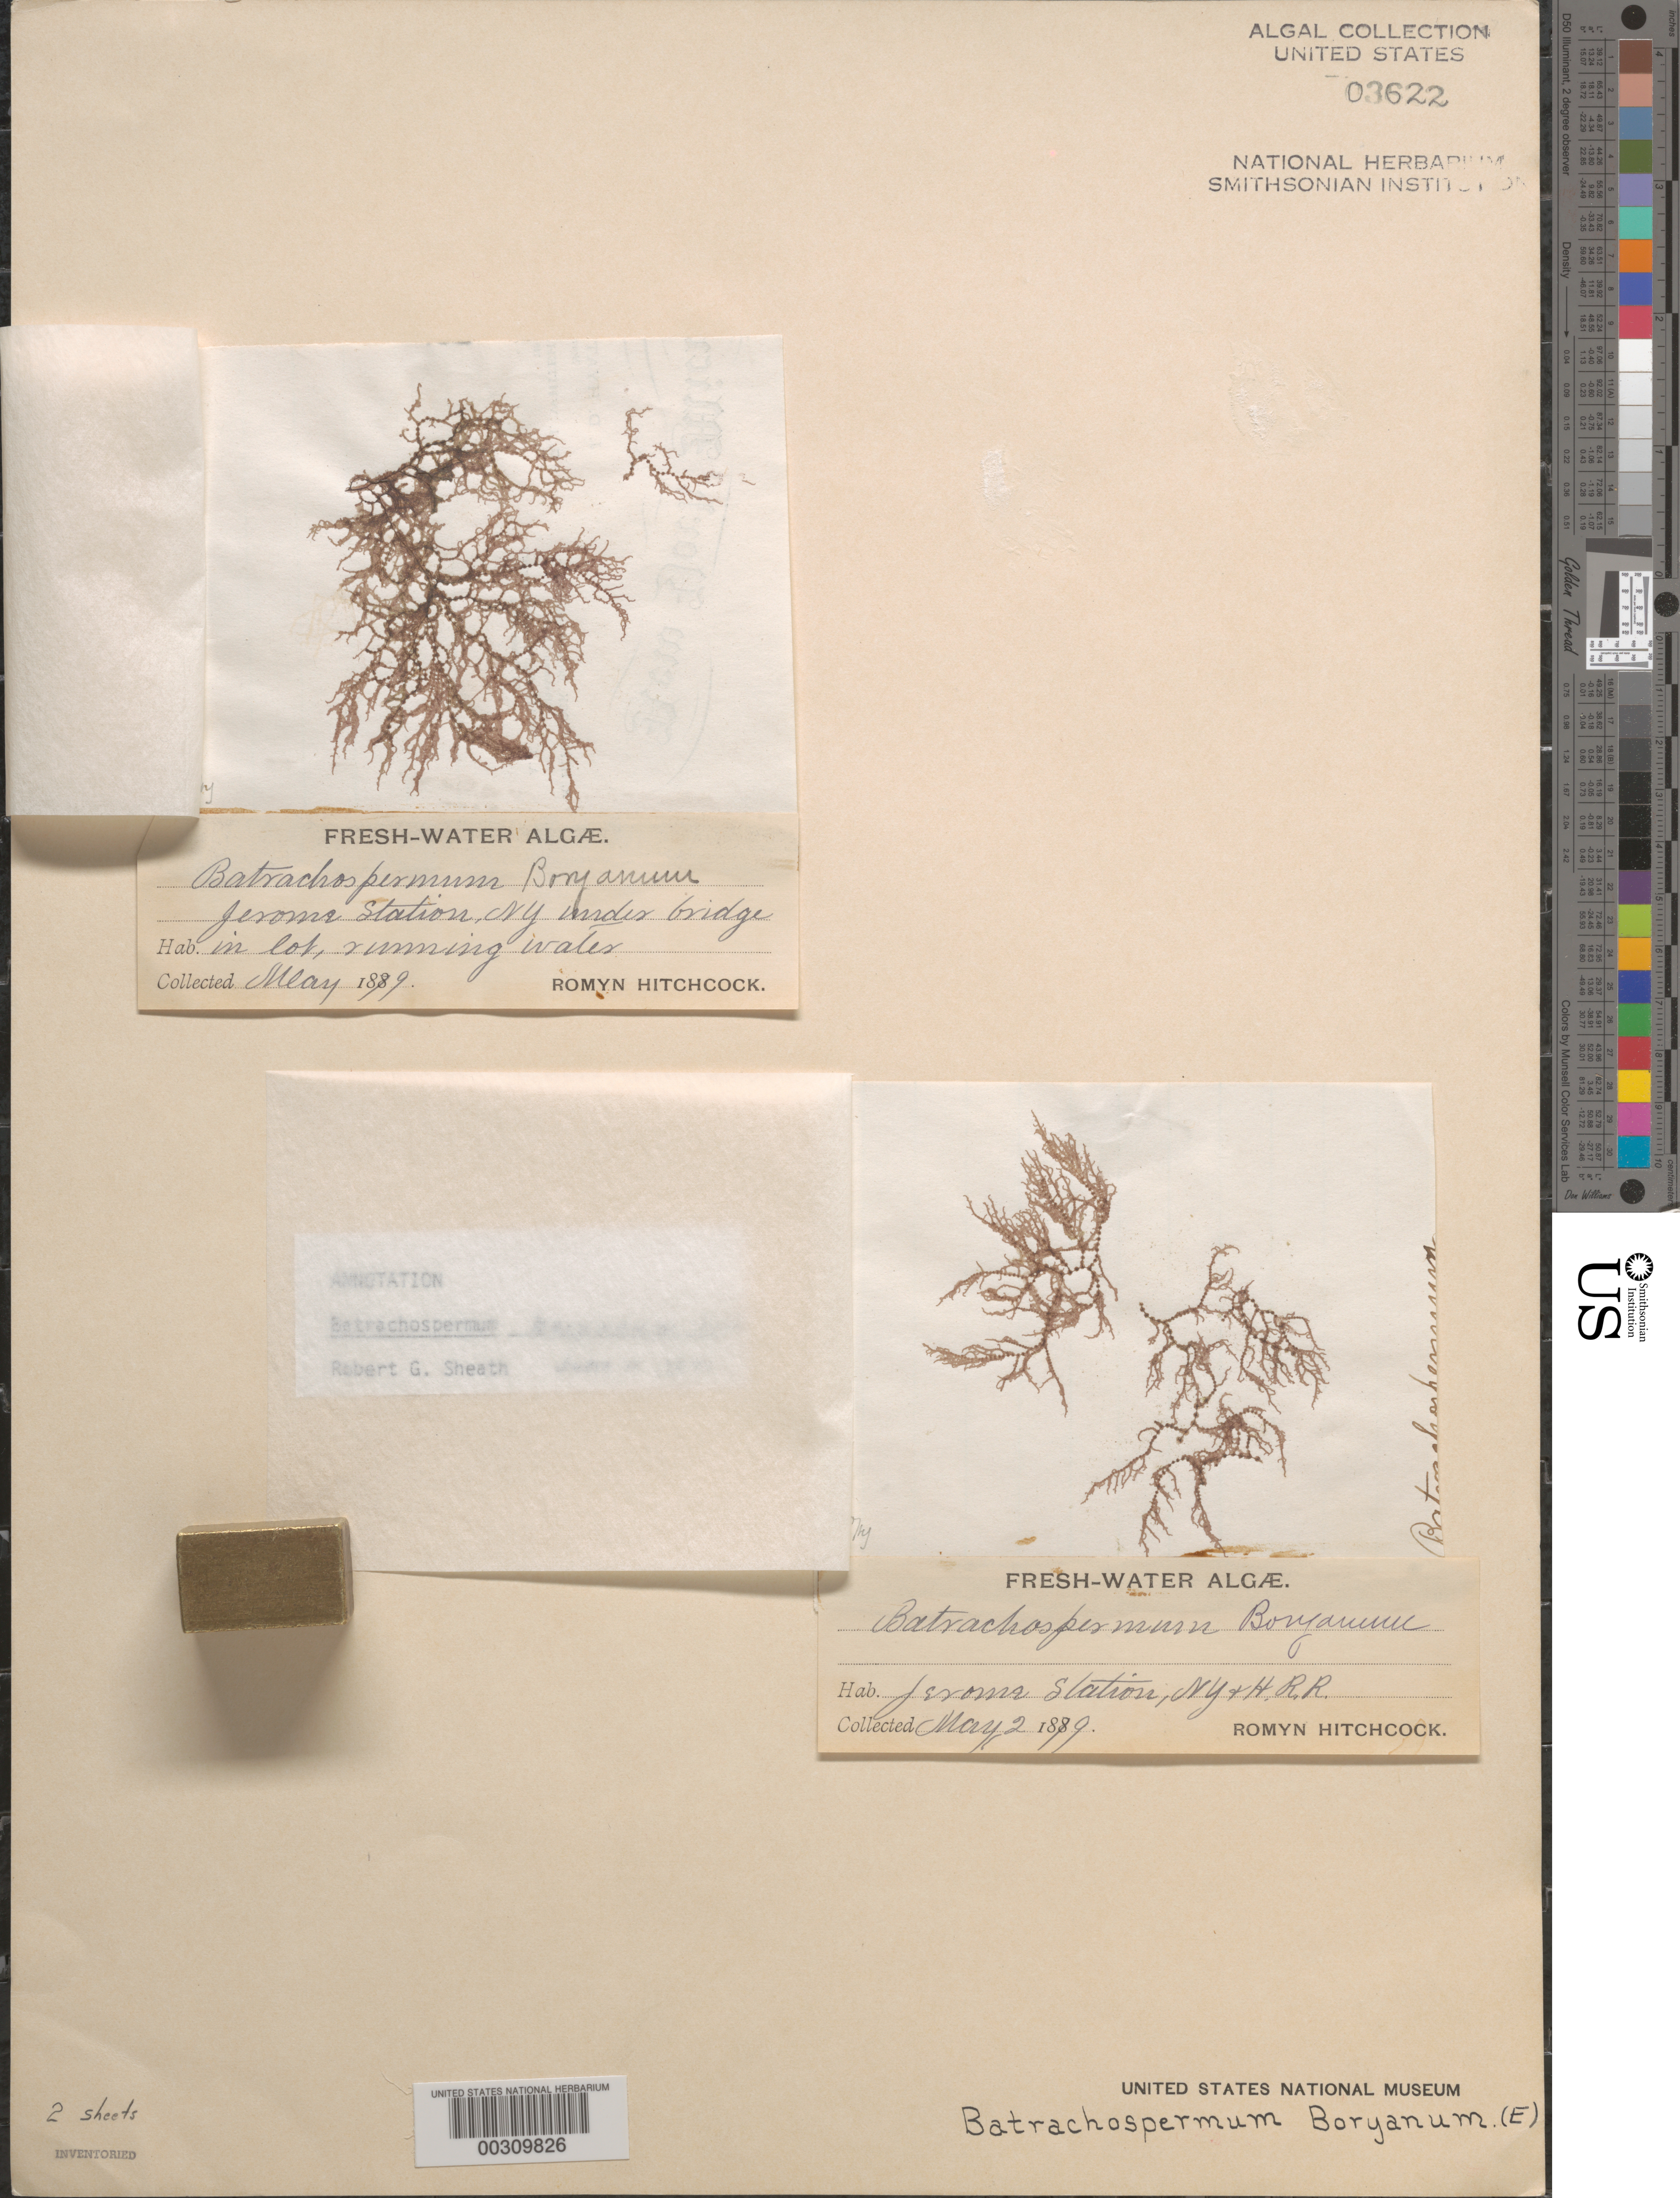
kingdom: Plantae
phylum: Rhodophyta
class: Florideophyceae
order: Batrachospermales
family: Batrachospermaceae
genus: Sheathia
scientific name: Sheathia boryana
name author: (Sirodot) Salomaki & M.L. Vis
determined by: Algae name updating Project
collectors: R. Hitchcock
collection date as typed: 02 May 1879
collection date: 1879-05-02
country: United States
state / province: New York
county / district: Bronx County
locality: Jerome Station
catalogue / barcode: US 3622